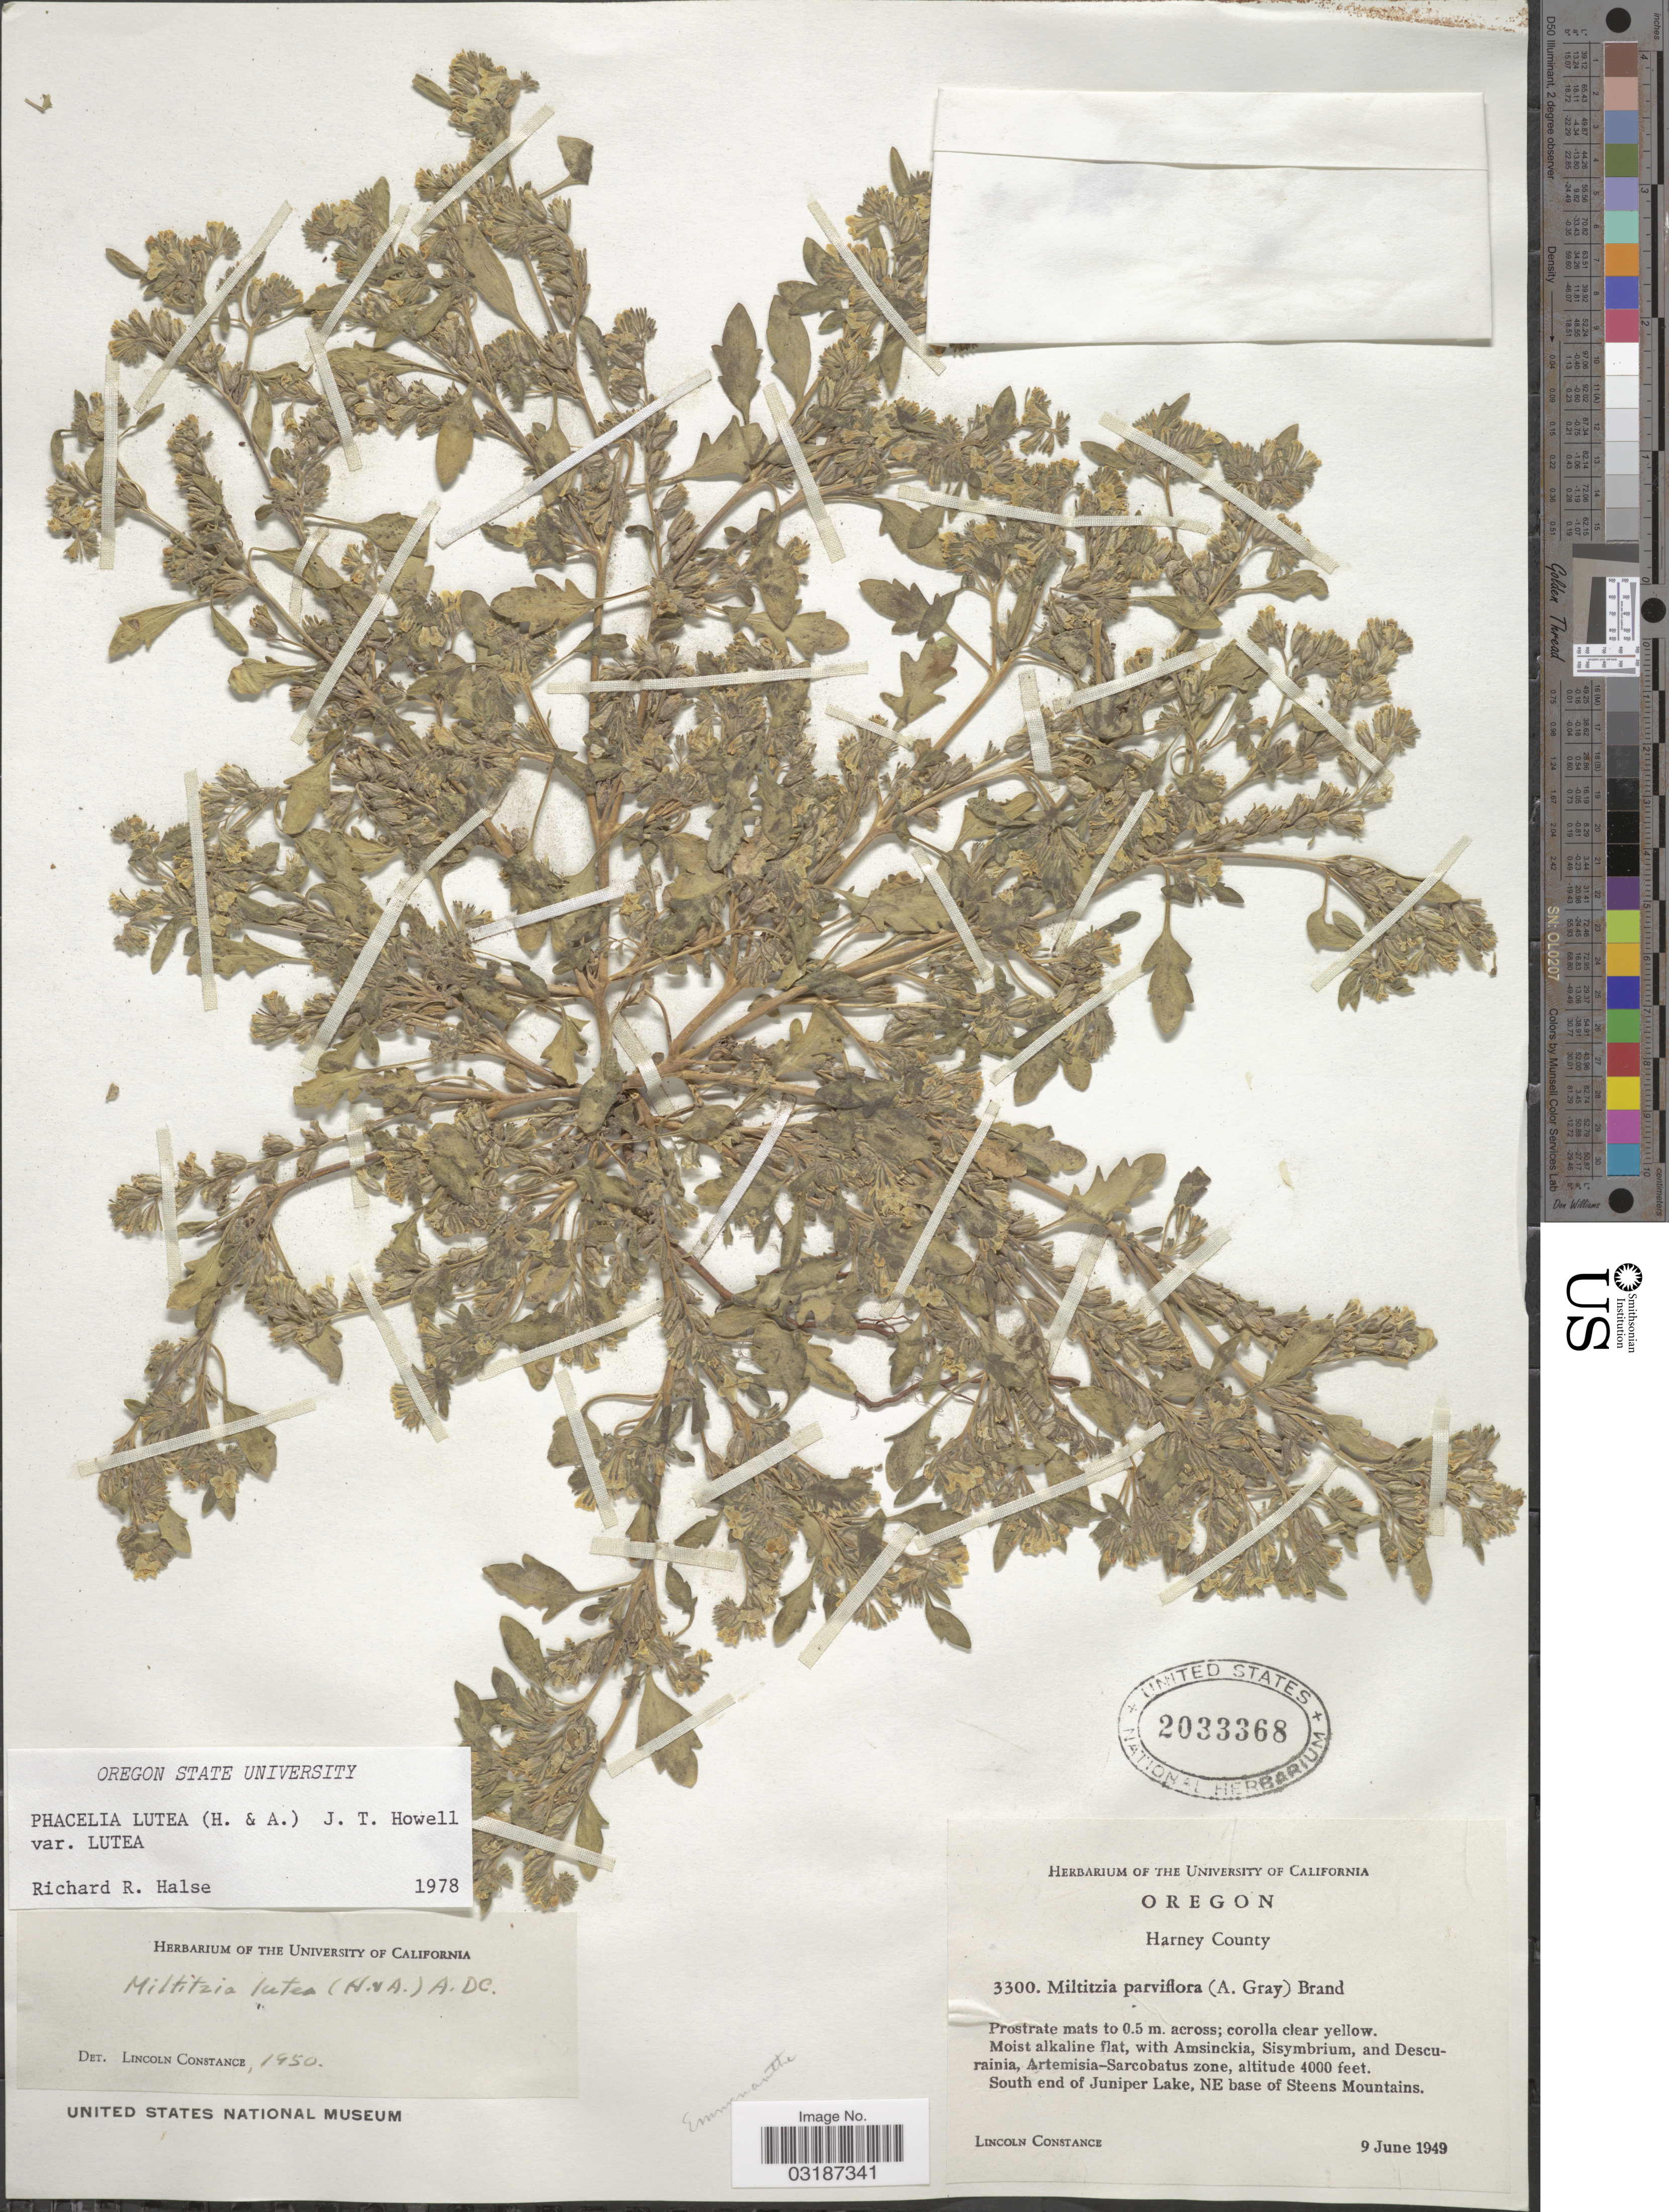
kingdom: Plantae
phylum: Tracheophyta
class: Magnoliopsida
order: Boraginales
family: Hydrophyllaceae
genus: Phacelia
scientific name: Phacelia lutea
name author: (Hook. & Arn.) J.T. Howell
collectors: L. Constance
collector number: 3300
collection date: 1949-06-09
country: United States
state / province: Oregon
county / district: Harney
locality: Harney County. South end of Juniper Lake, NE base of Steens Mountains.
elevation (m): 1219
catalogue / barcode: US 2033368